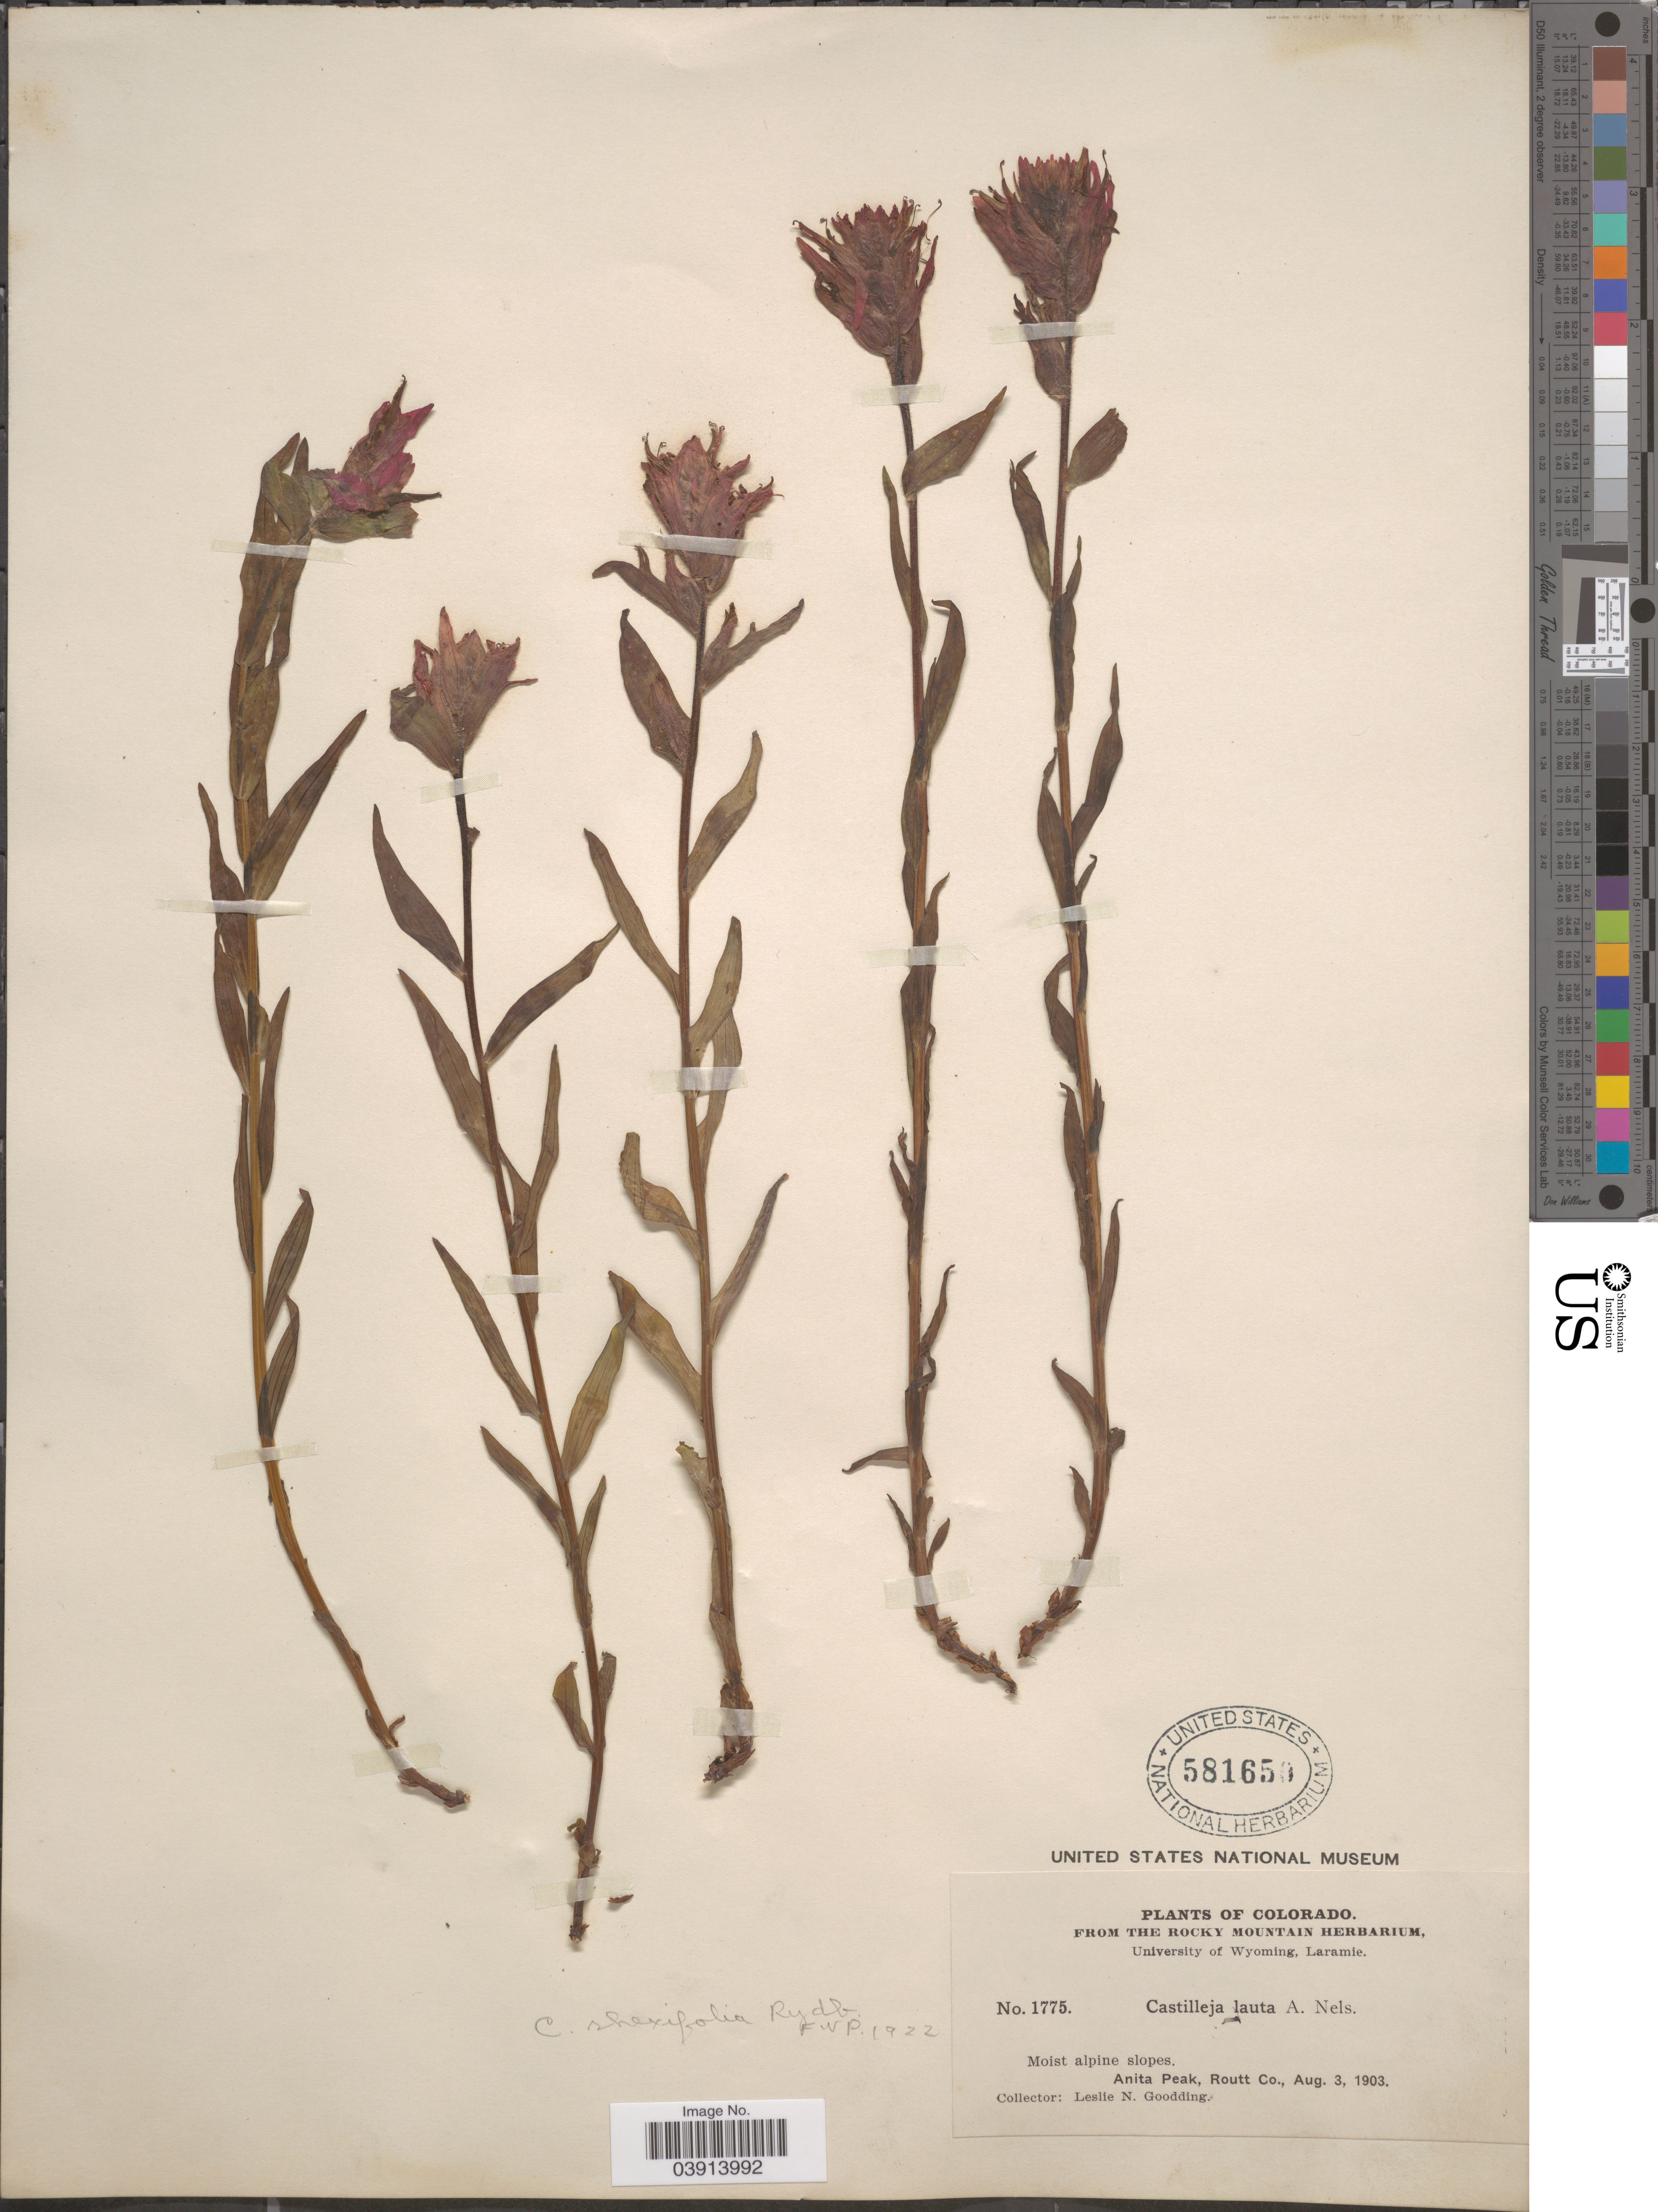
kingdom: Plantae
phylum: Tracheophyta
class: Magnoliopsida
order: Lamiales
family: Orobanchaceae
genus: Castilleja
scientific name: Castilleja rhexiifolia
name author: Rydb.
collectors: L. N. Goodding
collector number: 1775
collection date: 1903-08-03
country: United States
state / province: Colorado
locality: Anita Peak, Routt Co.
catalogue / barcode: US 581650